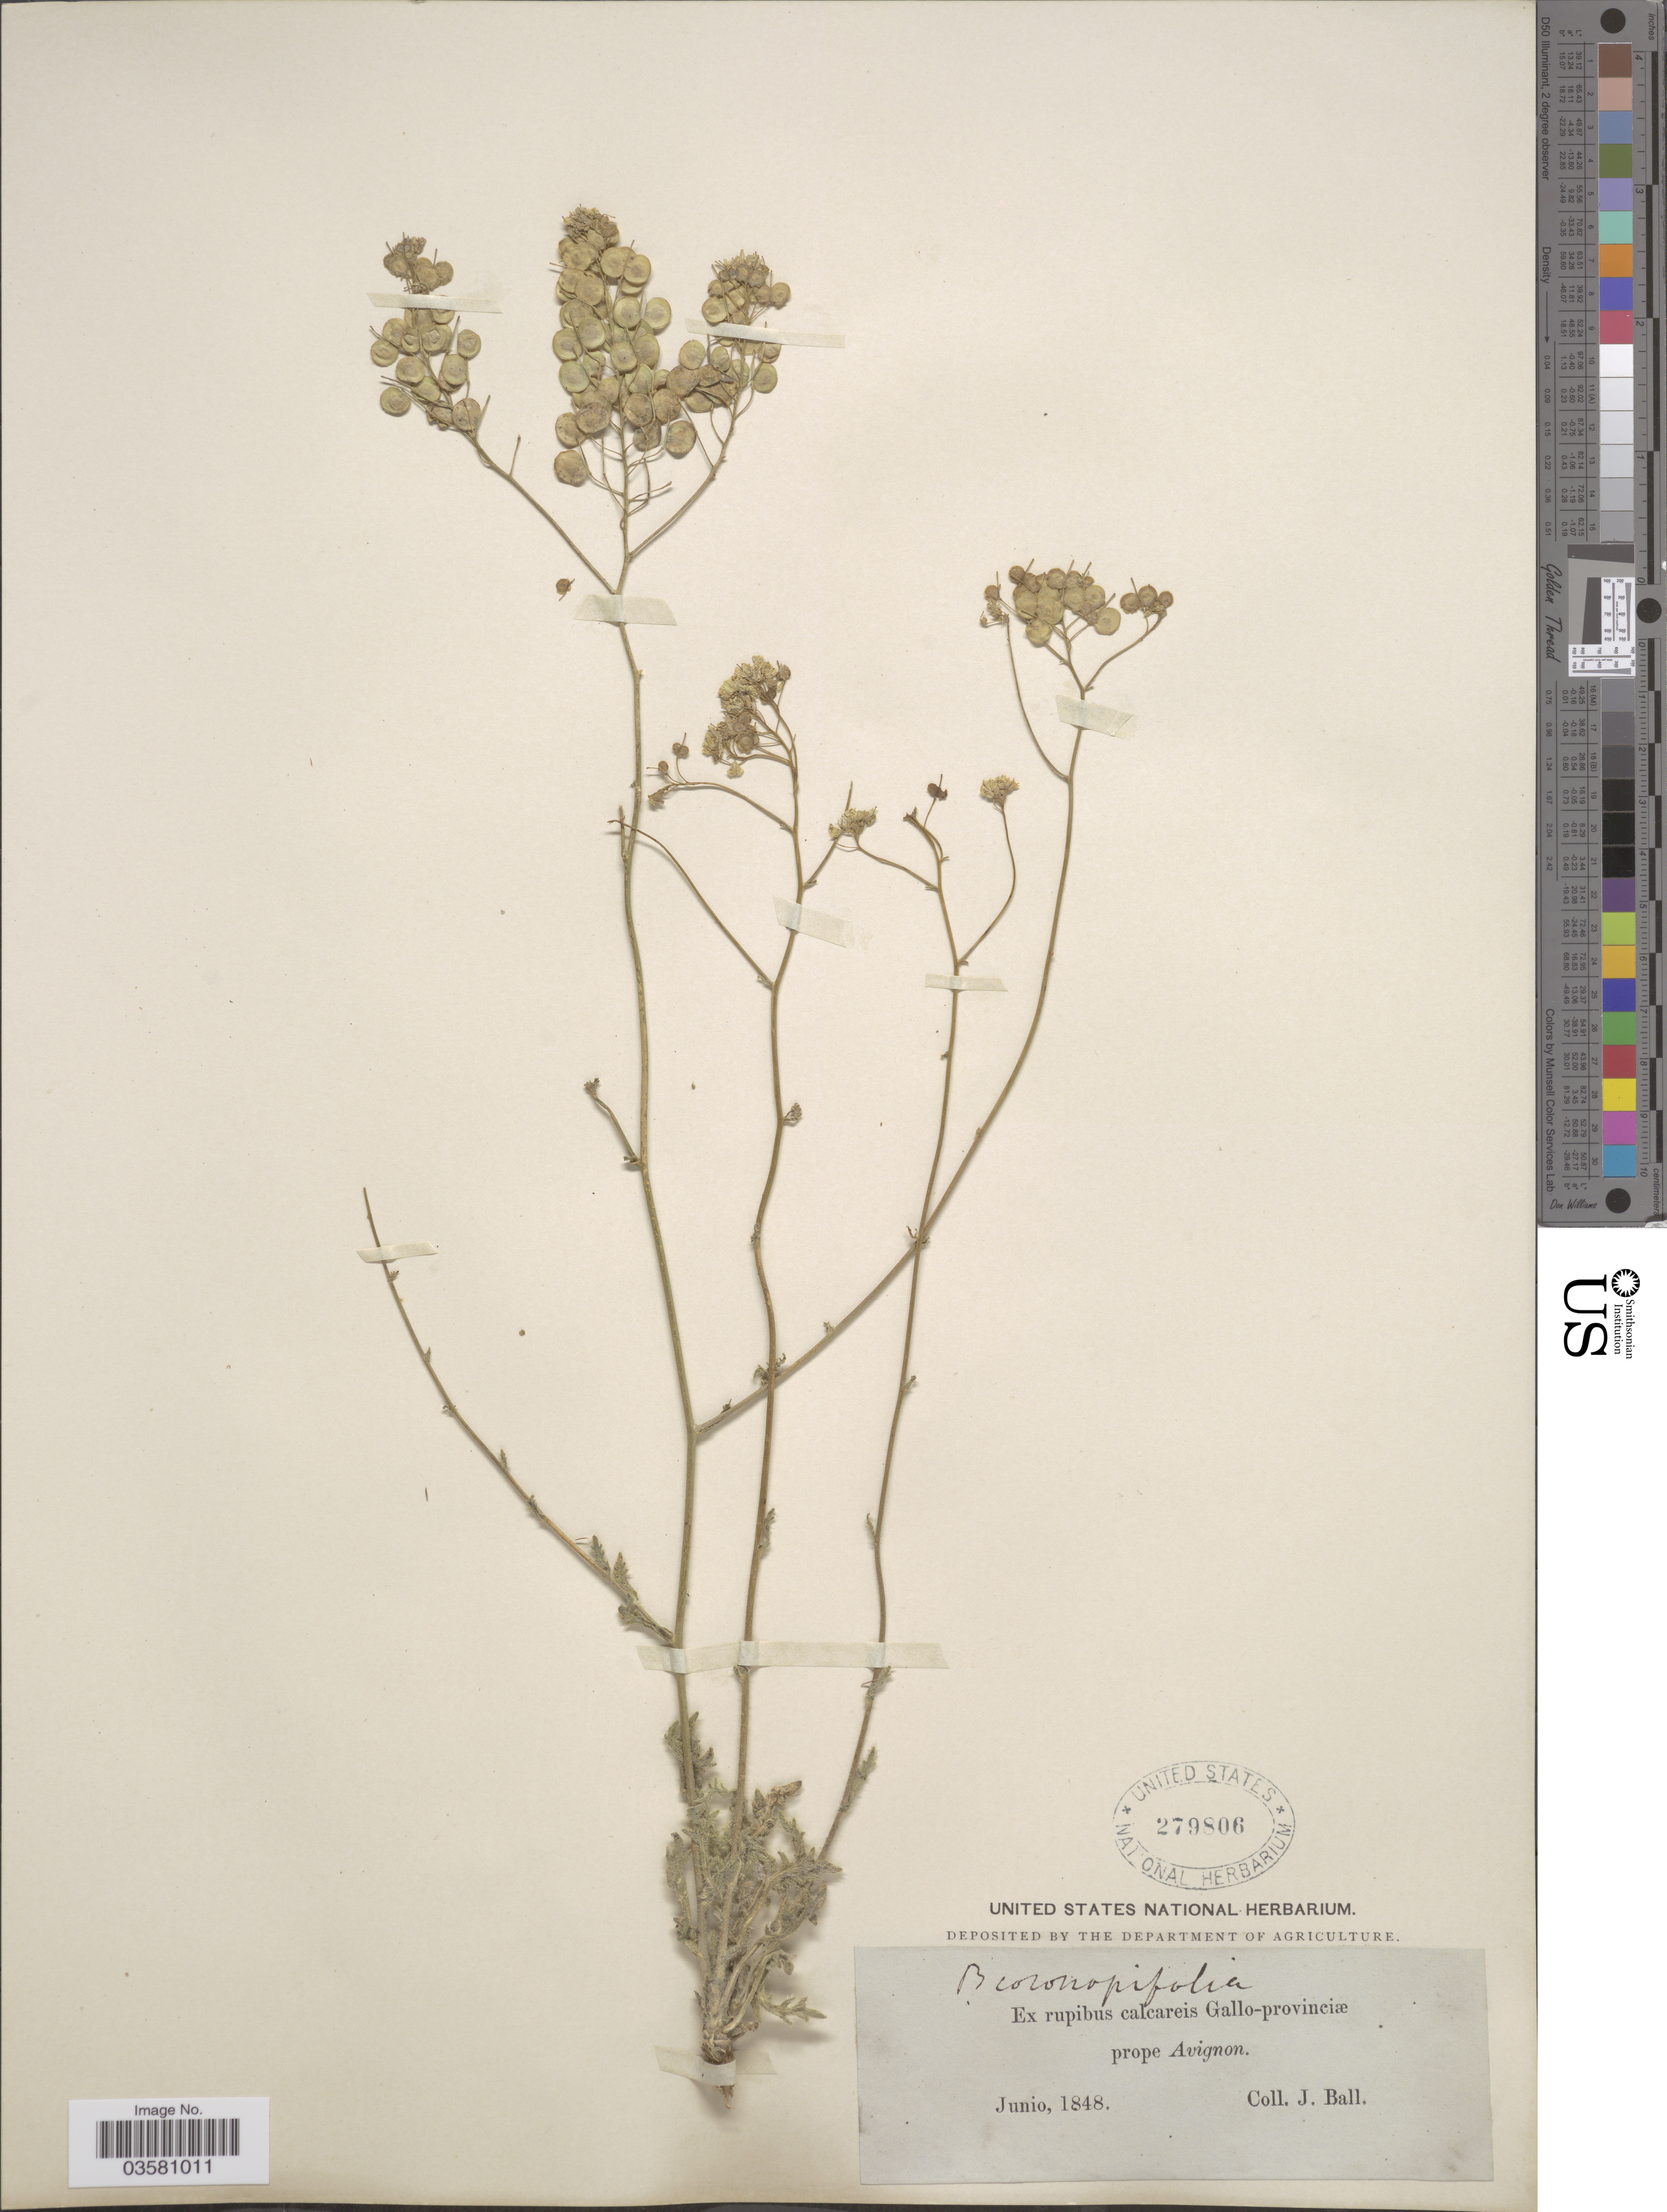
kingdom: Plantae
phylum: Tracheophyta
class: Magnoliopsida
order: Brassicales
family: Brassicaceae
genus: Biscutella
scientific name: Biscutella coronopifolia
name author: L.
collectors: J. Ball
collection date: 1848-06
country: France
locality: Ex rupibus calcareis Gallo-provinciæ prope Avignon.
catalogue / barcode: US 279806